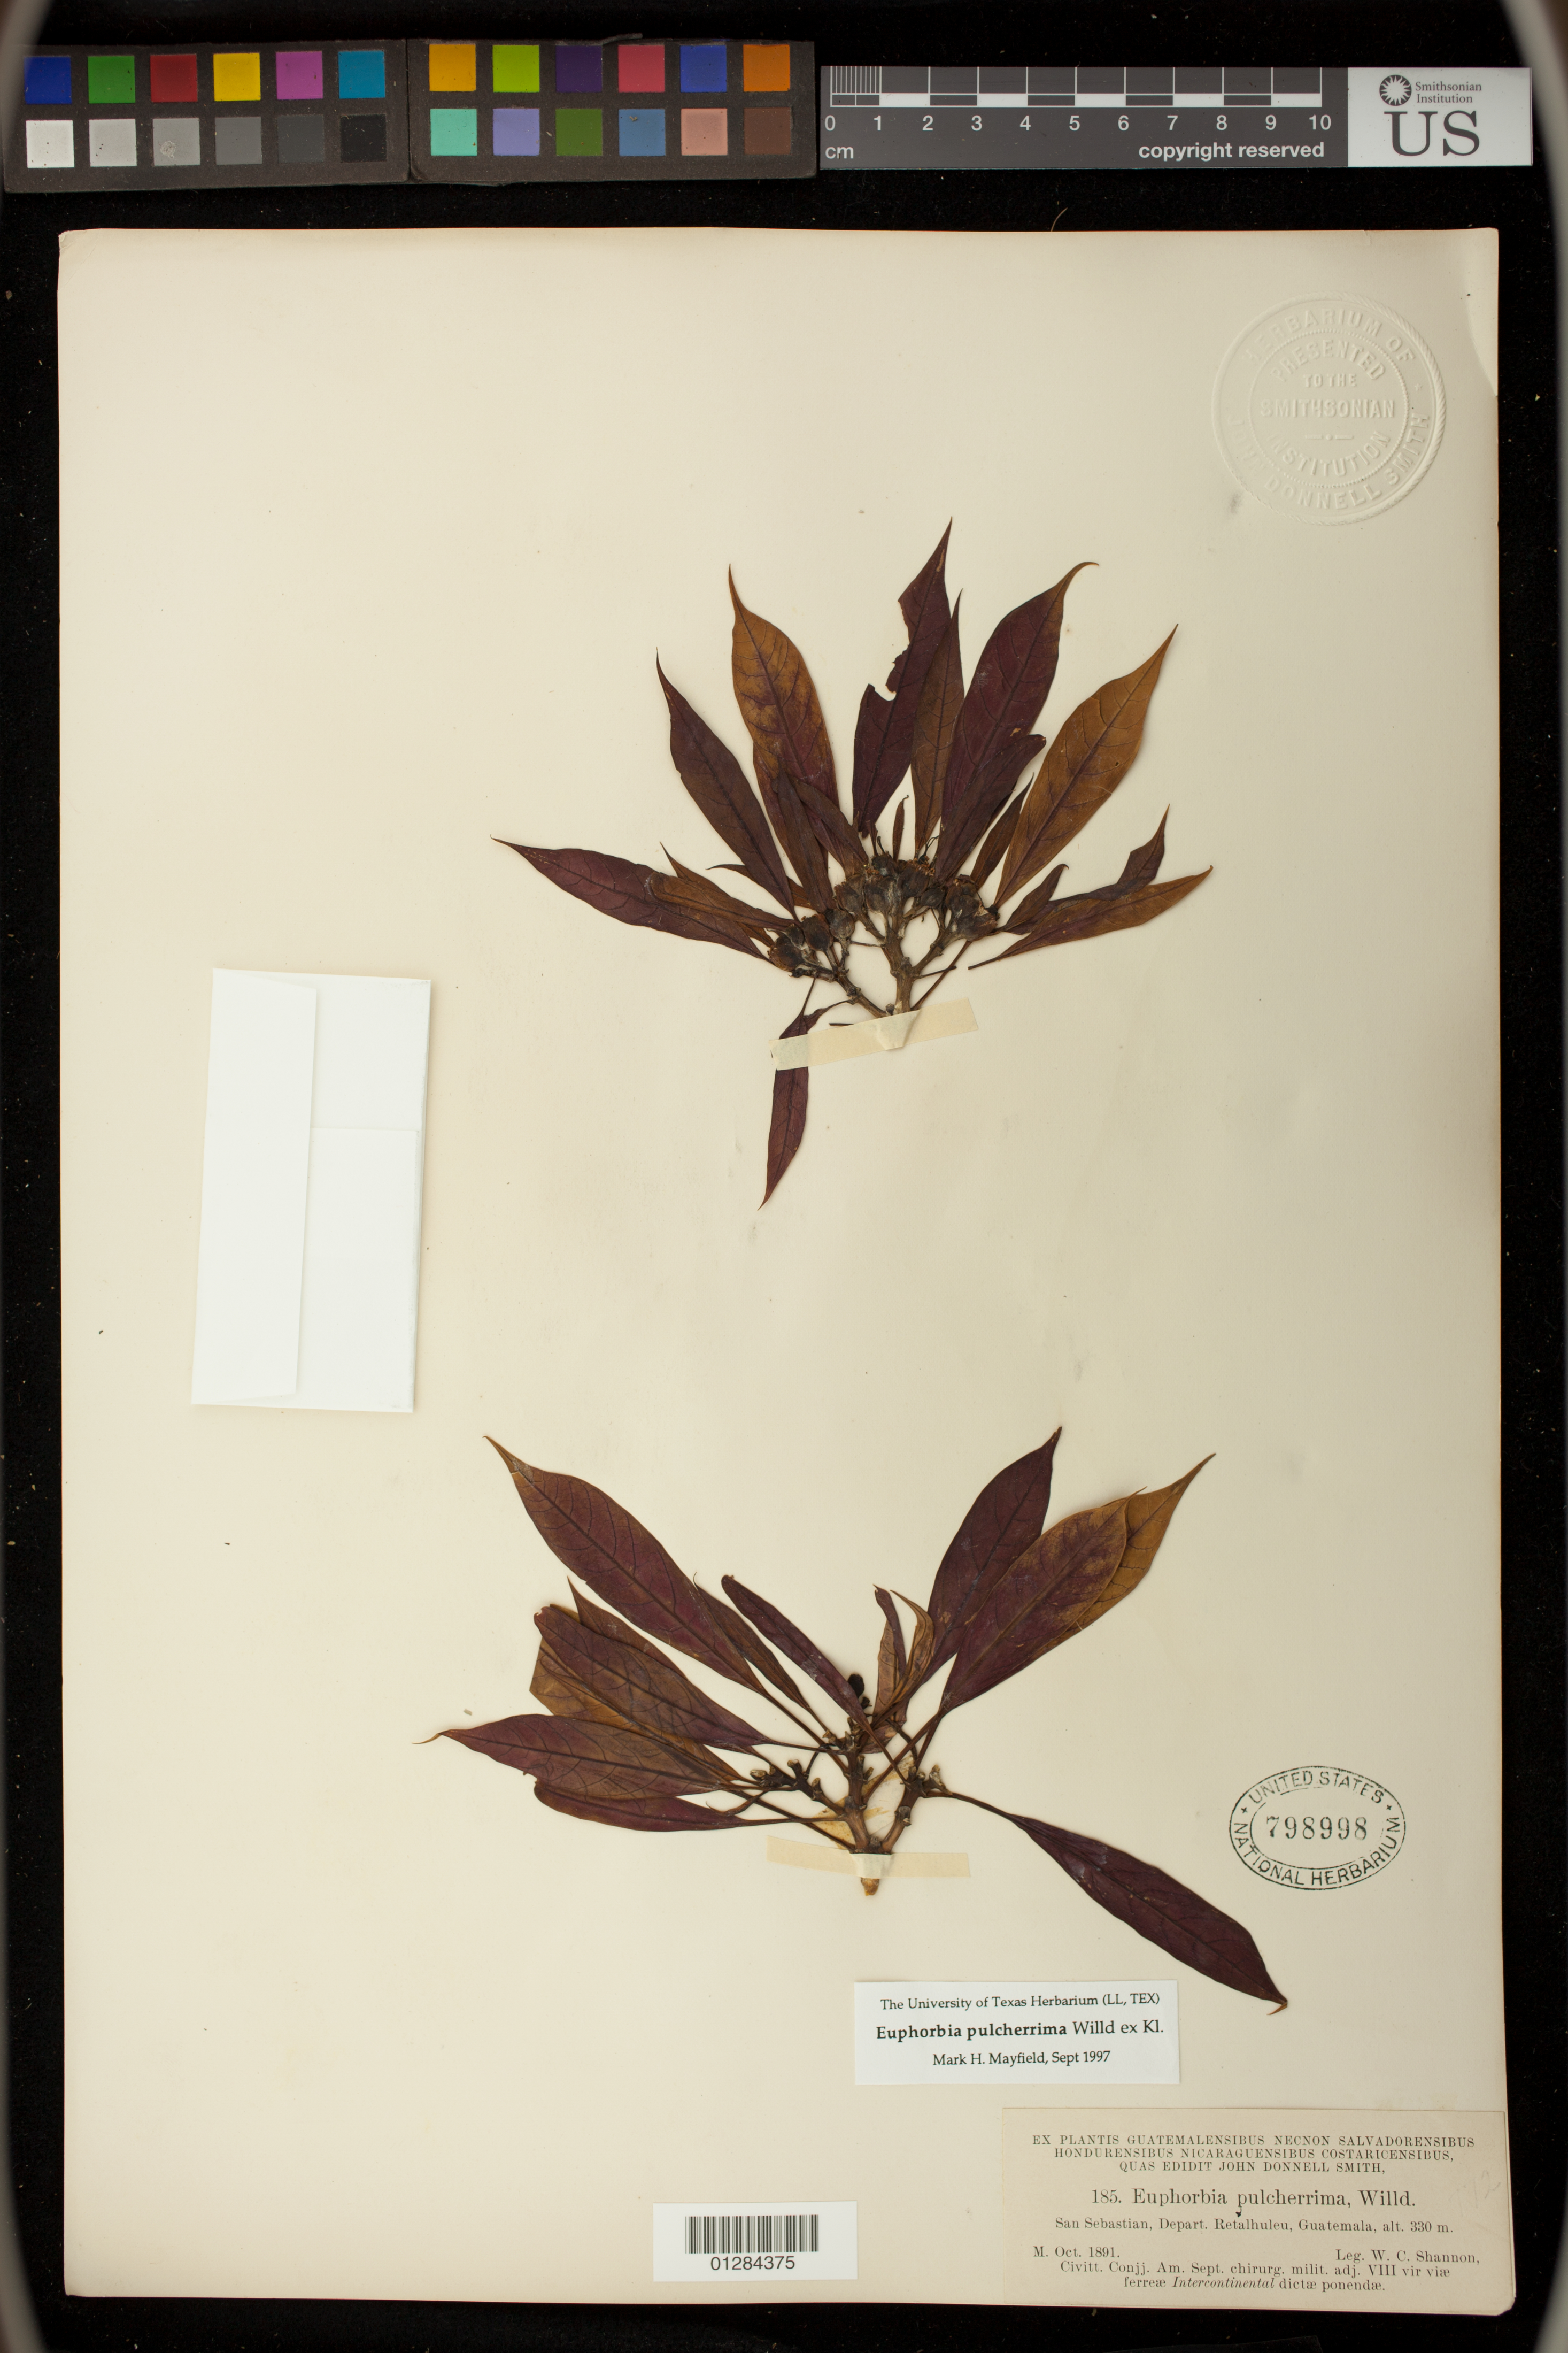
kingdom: Plantae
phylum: Tracheophyta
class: Magnoliopsida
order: Malpighiales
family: Euphorbiaceae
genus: Euphorbia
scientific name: Euphorbia pulcherrima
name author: Willd. ex Klotzsch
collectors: W. C. Shannon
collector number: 185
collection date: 1891-10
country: Guatemala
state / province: Retalhuleu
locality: San Sebastian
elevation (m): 330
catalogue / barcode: US 798998